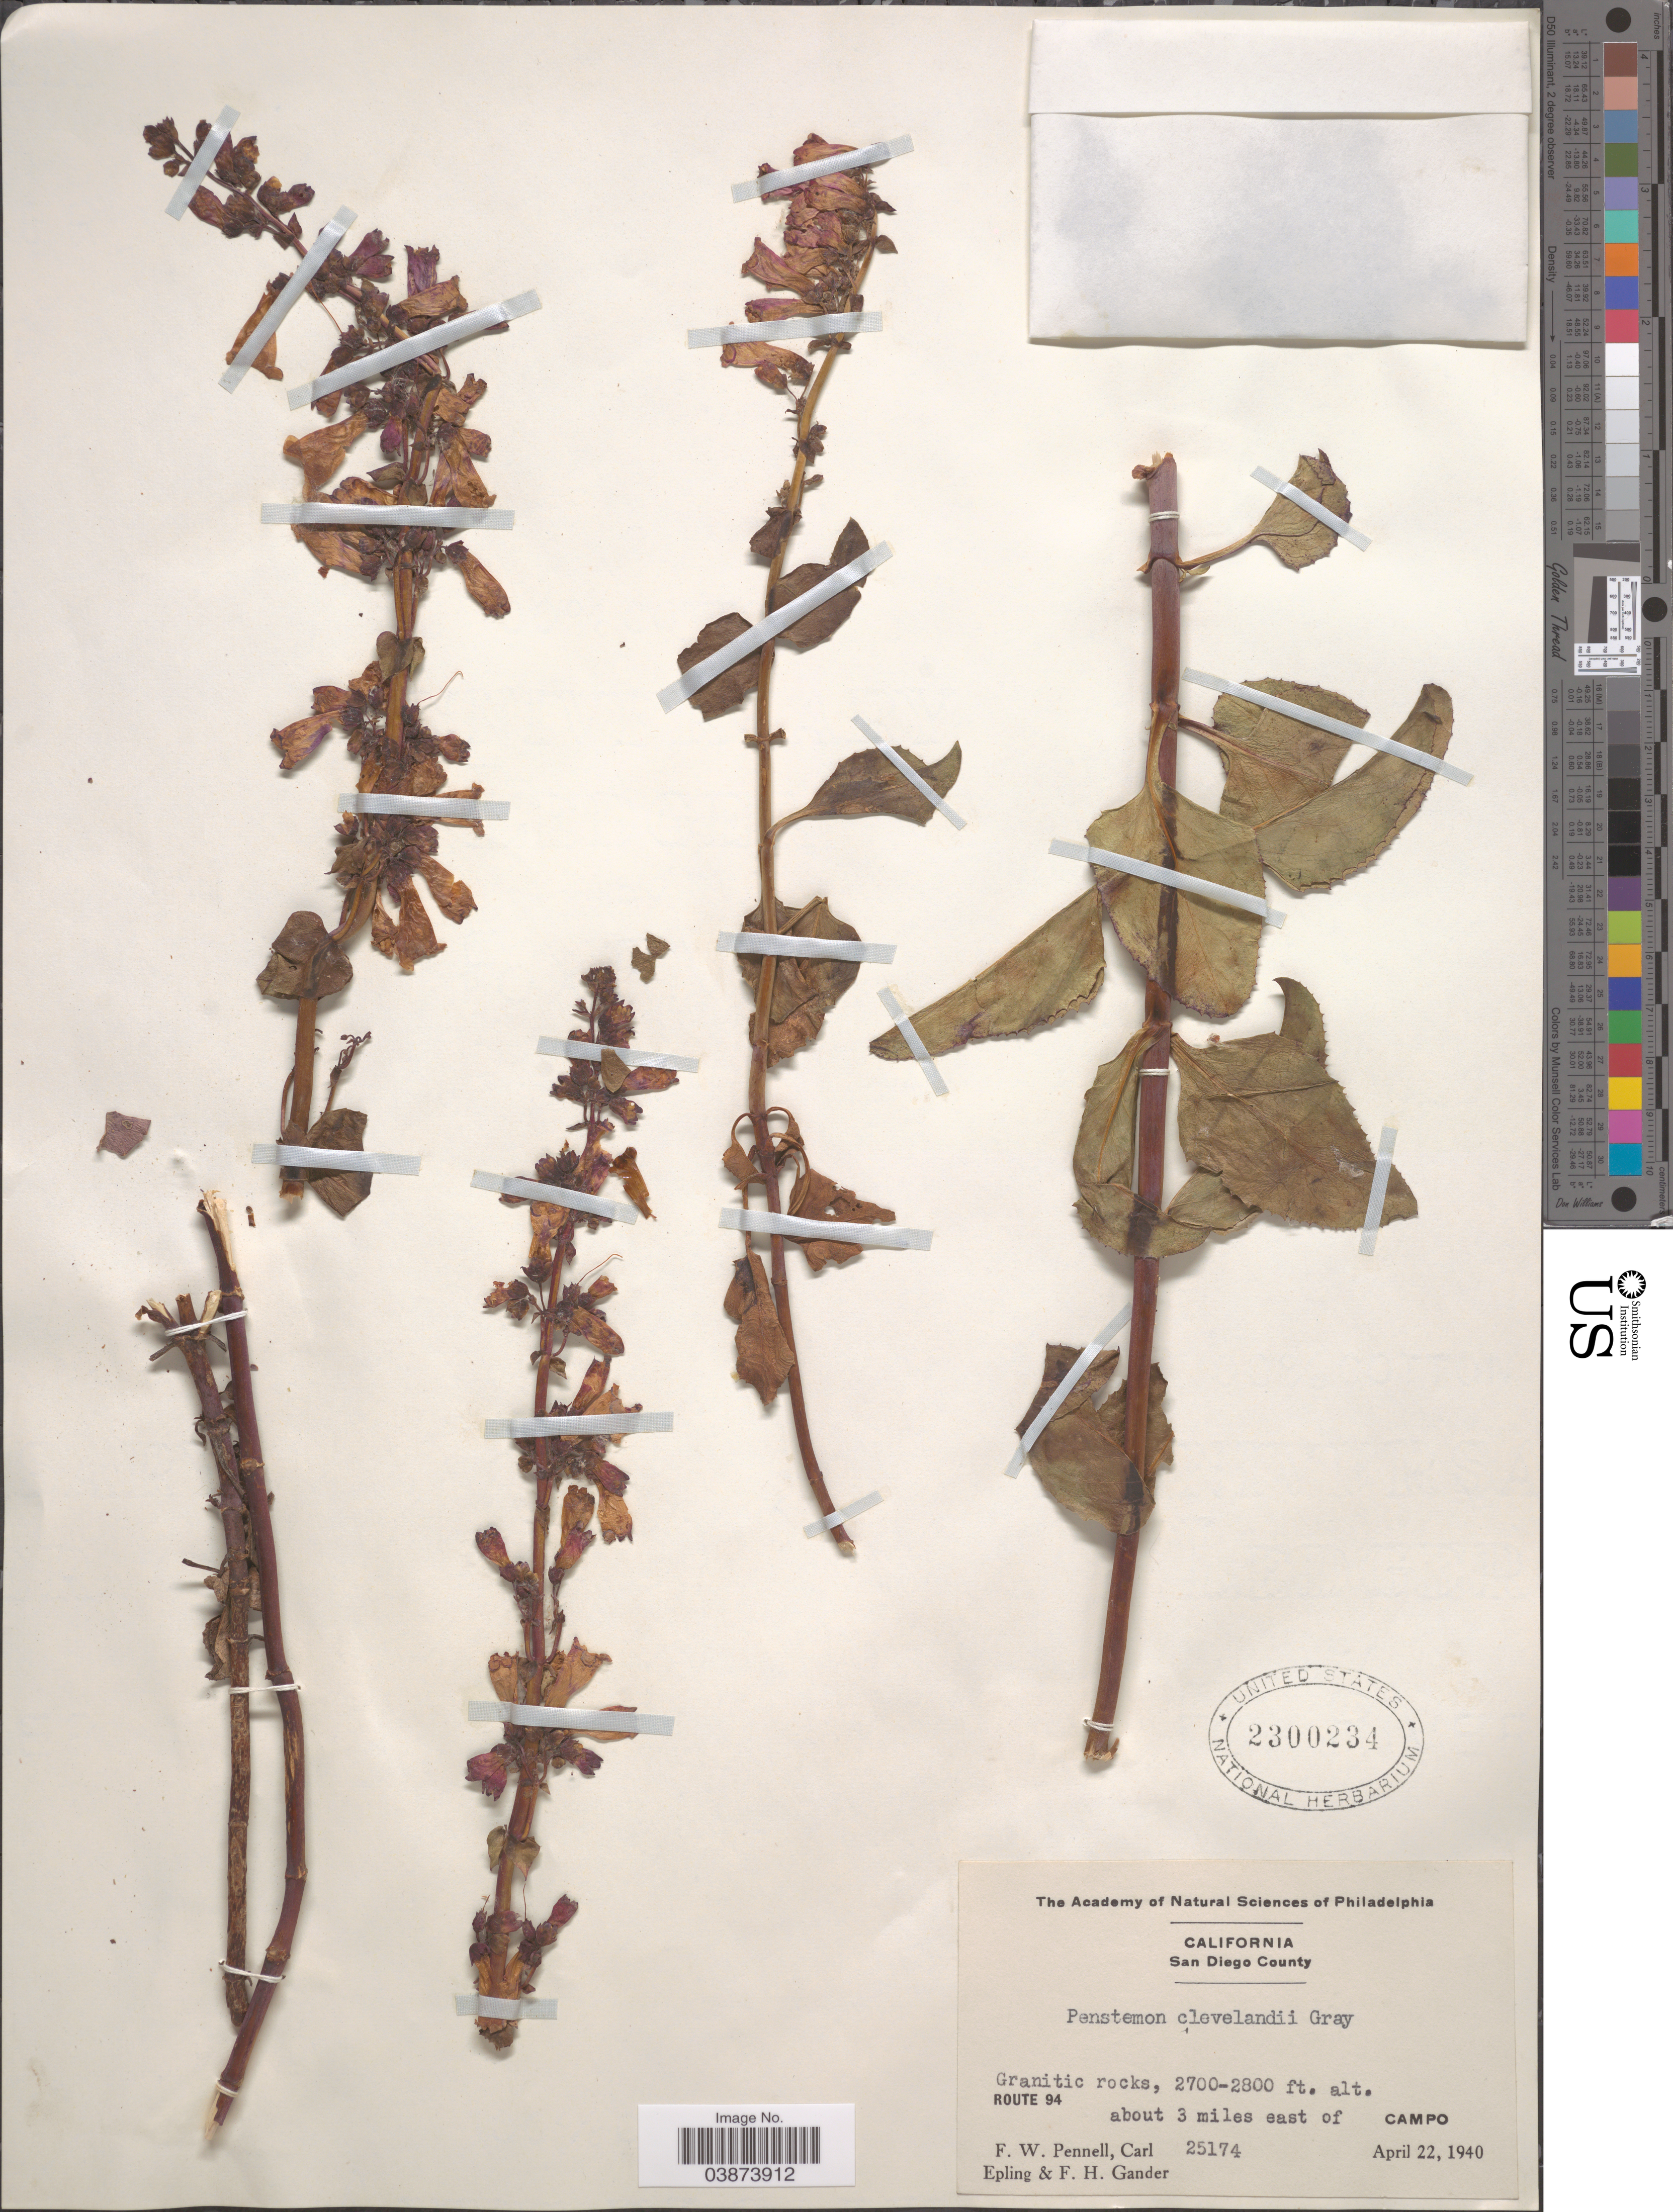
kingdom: Plantae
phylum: Tracheophyta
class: Magnoliopsida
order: Lamiales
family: Plantaginaceae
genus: Penstemon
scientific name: Penstemon clevelandii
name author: A. Gray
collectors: F. W. Pennell, C. C. Epling & F. Gander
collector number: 25174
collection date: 1940-04-22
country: United States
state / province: California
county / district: San Diego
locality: San Diego County. Route 94 about 3 miles east of Campo.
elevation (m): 823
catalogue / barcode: US 2300234